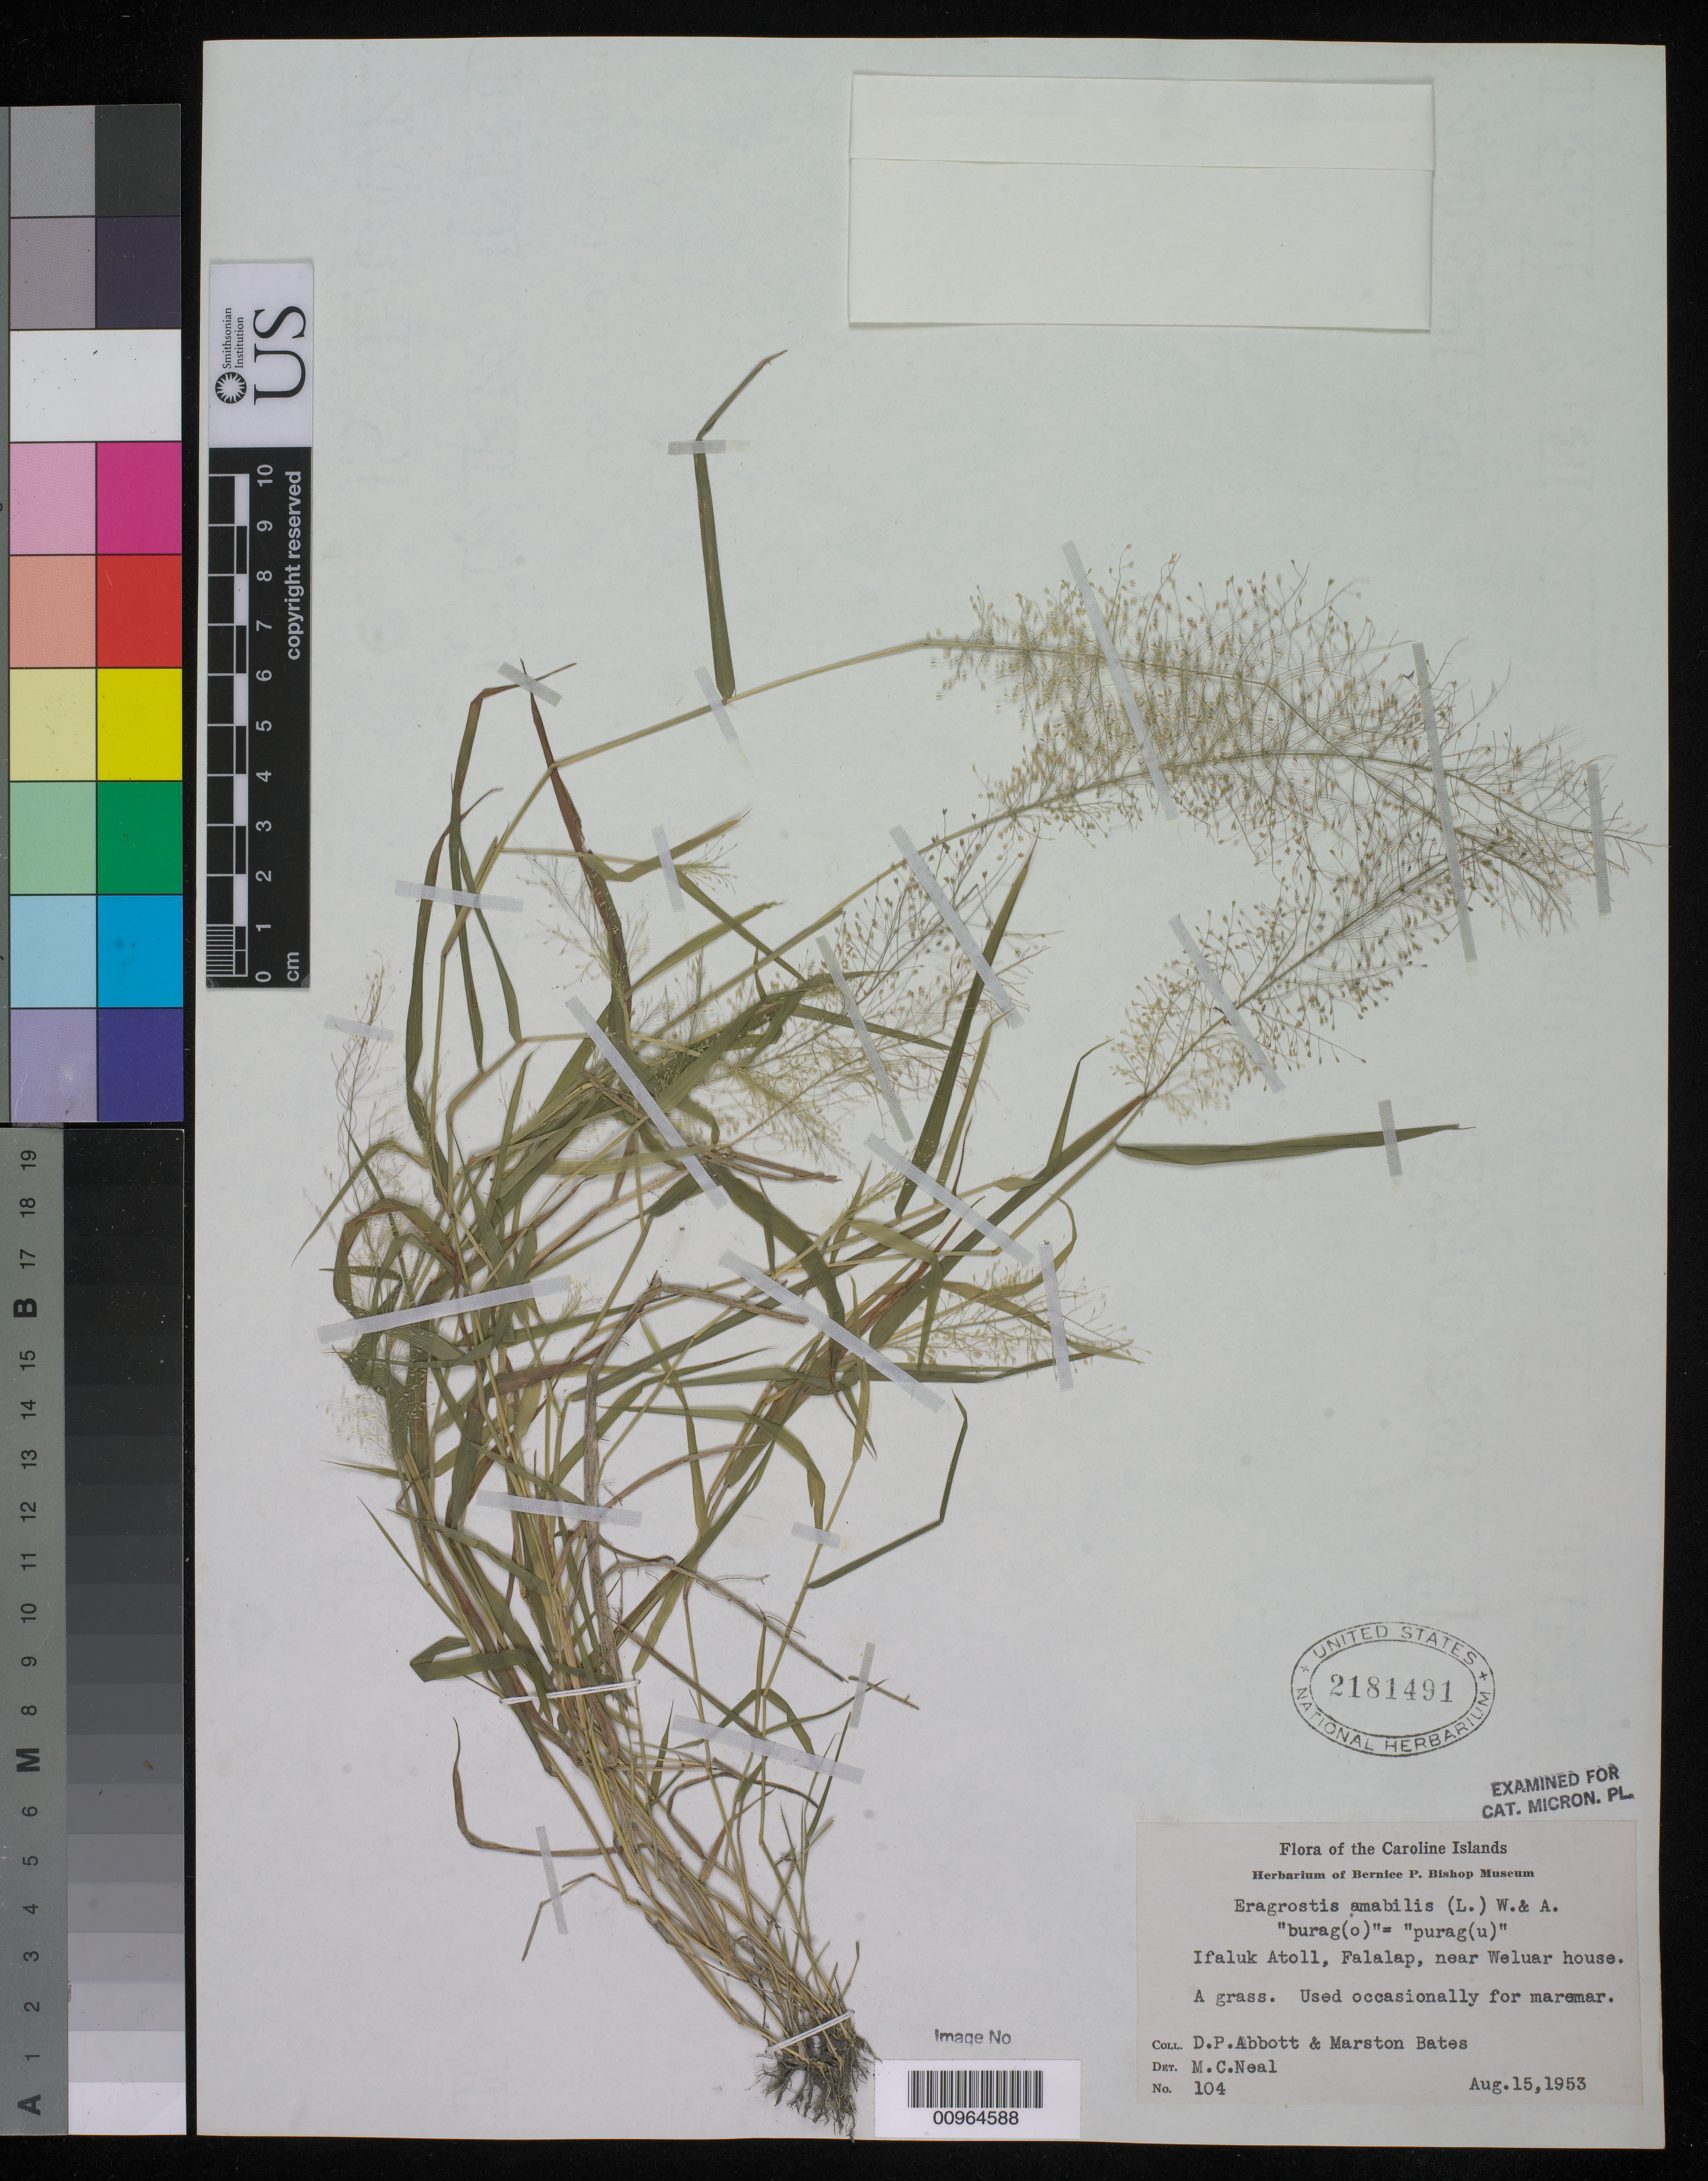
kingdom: Plantae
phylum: Tracheophyta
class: Liliopsida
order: Poales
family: Poaceae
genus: Eragrostis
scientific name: Eragrostis tenella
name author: (L.) P. Beauv. ex Roem. & Schult.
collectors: D. P. Abbott & M. Bates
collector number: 104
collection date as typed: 15 Aug 1953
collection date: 1953-08-15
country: Micronesia, Federated States of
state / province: Yap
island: Ifalik (Ifaluk) Atoll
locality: Falalap Islet, near Weluar house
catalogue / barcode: US 2181491